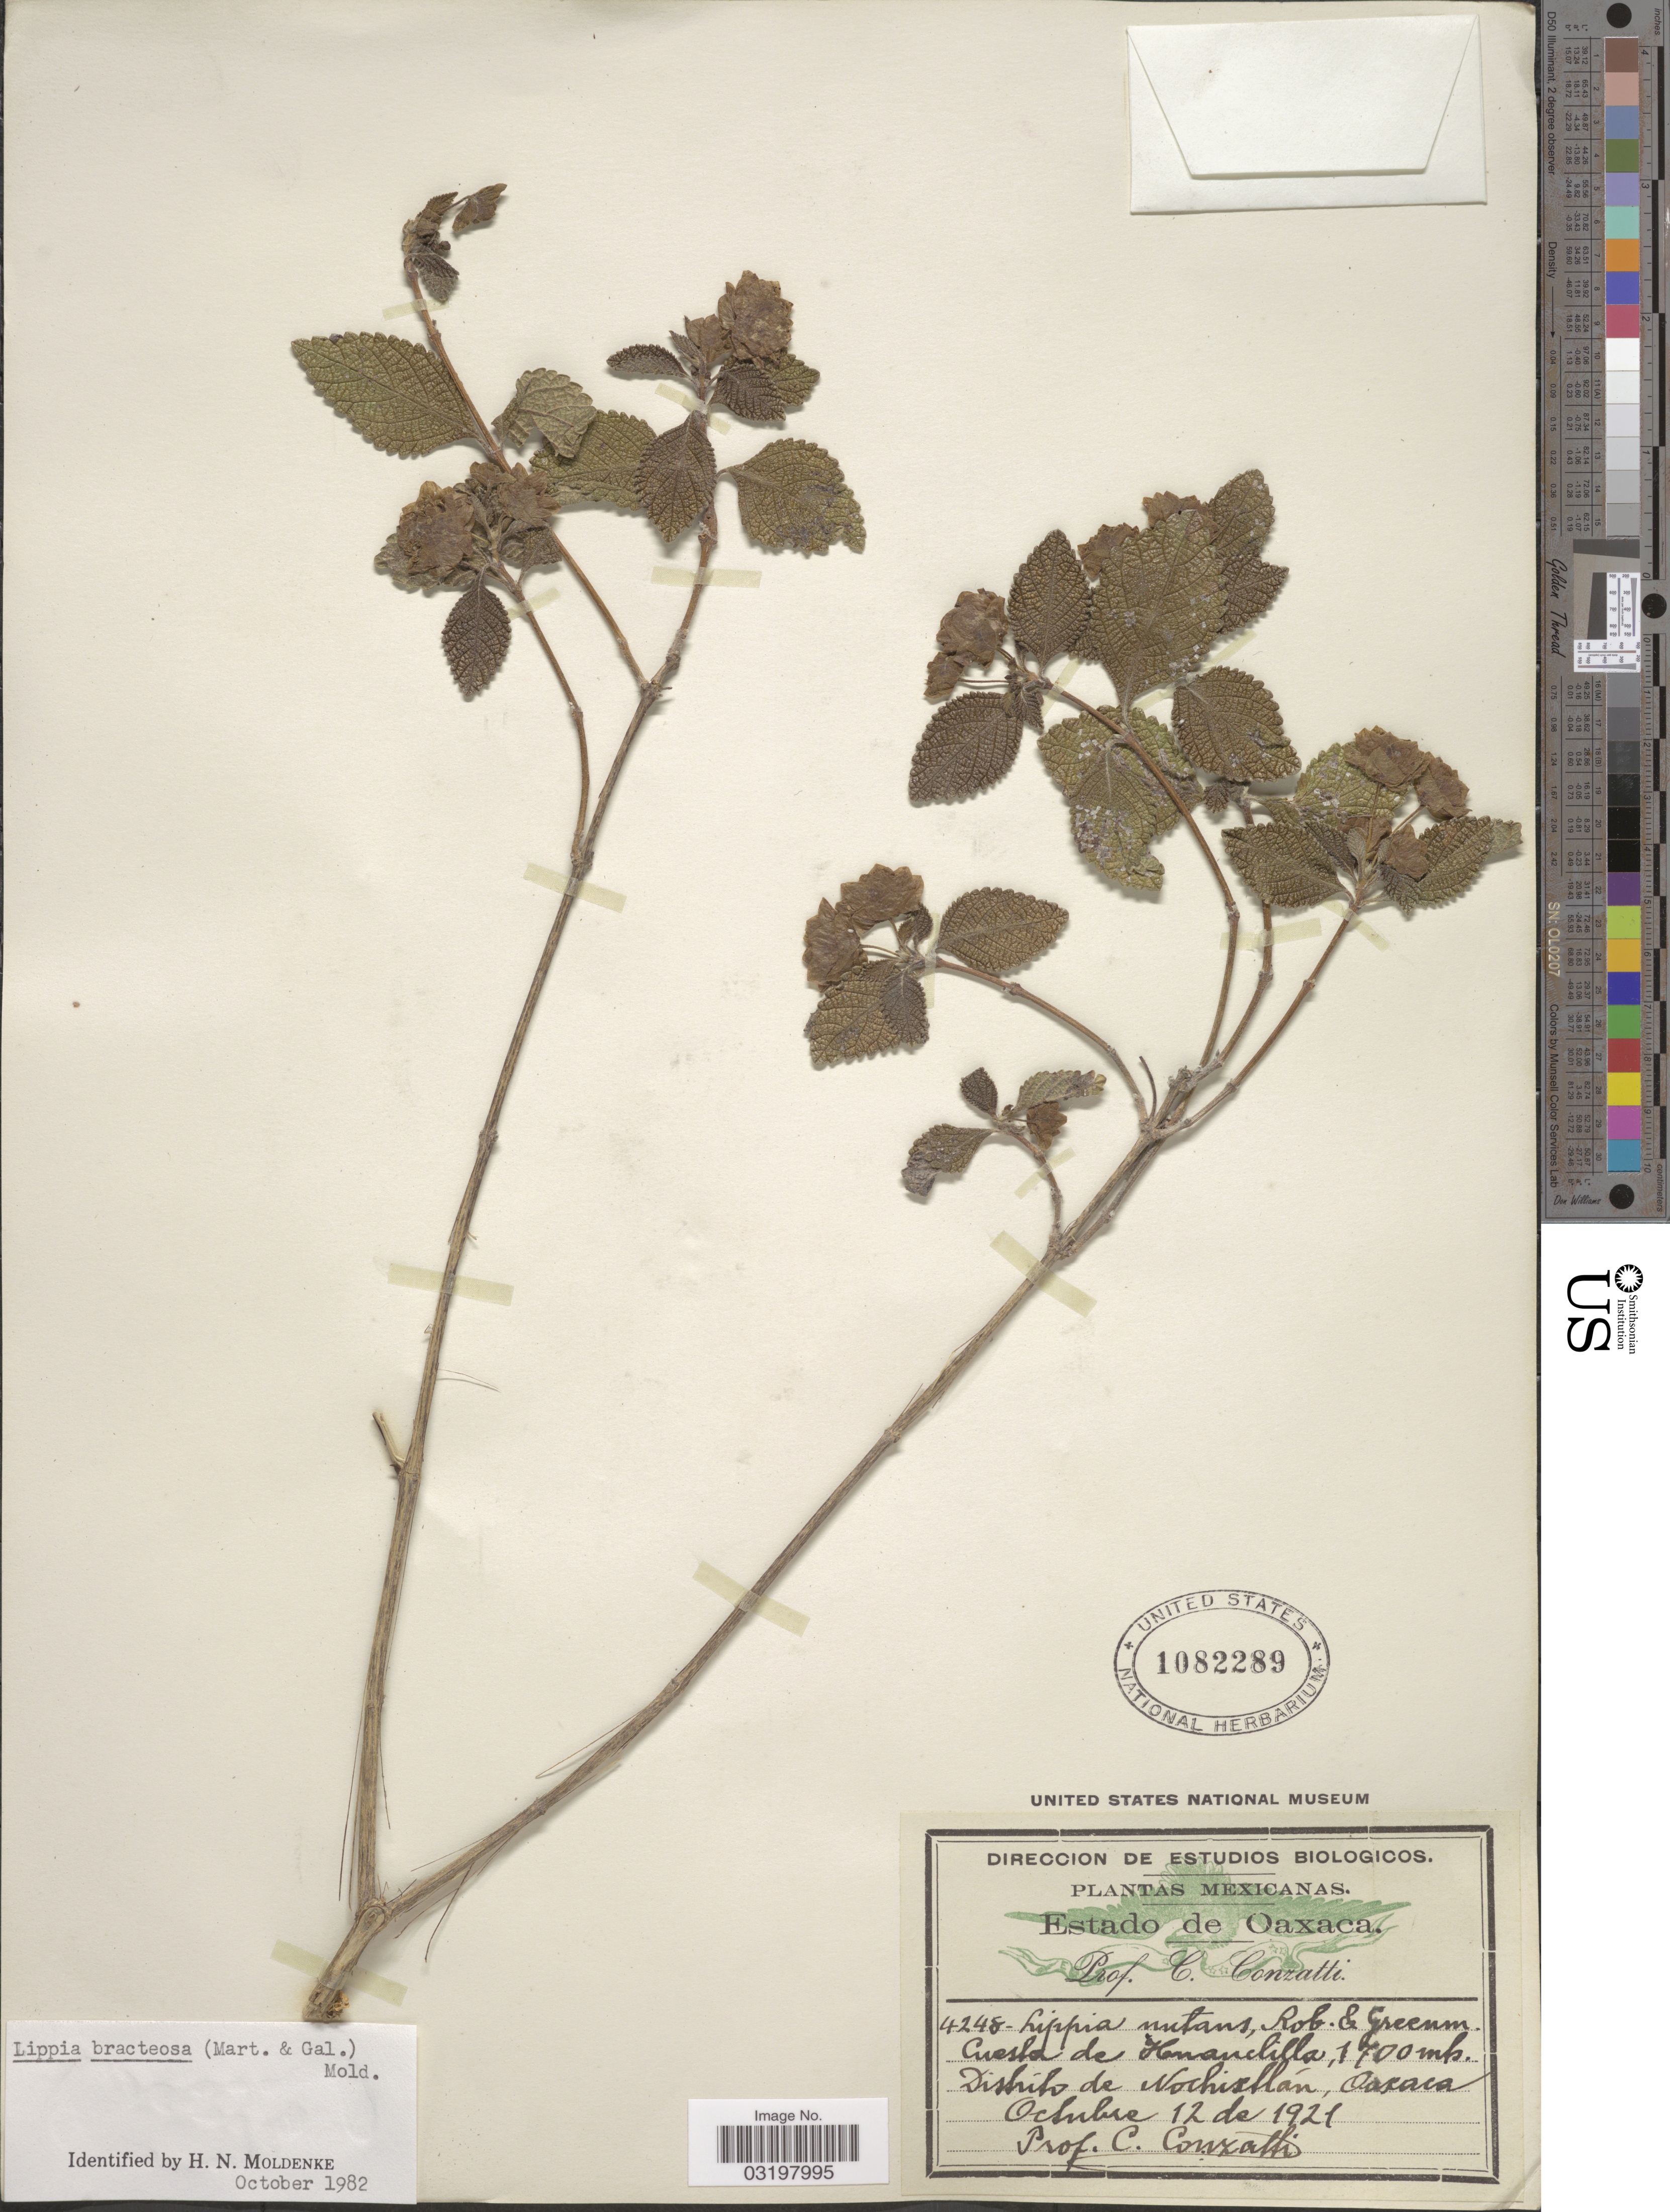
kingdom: Plantae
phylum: Tracheophyta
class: Magnoliopsida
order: Lamiales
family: Verbenaceae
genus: Lippia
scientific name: Lippia bracteosa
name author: (M. Martens & Galeotti) Moldenke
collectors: C. Conzatti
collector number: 4248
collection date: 1921-10-12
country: Mexico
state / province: Oaxaca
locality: Cuesta de Huauclilla, Distrito de Nochixtlan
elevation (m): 1700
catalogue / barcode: US 1082289